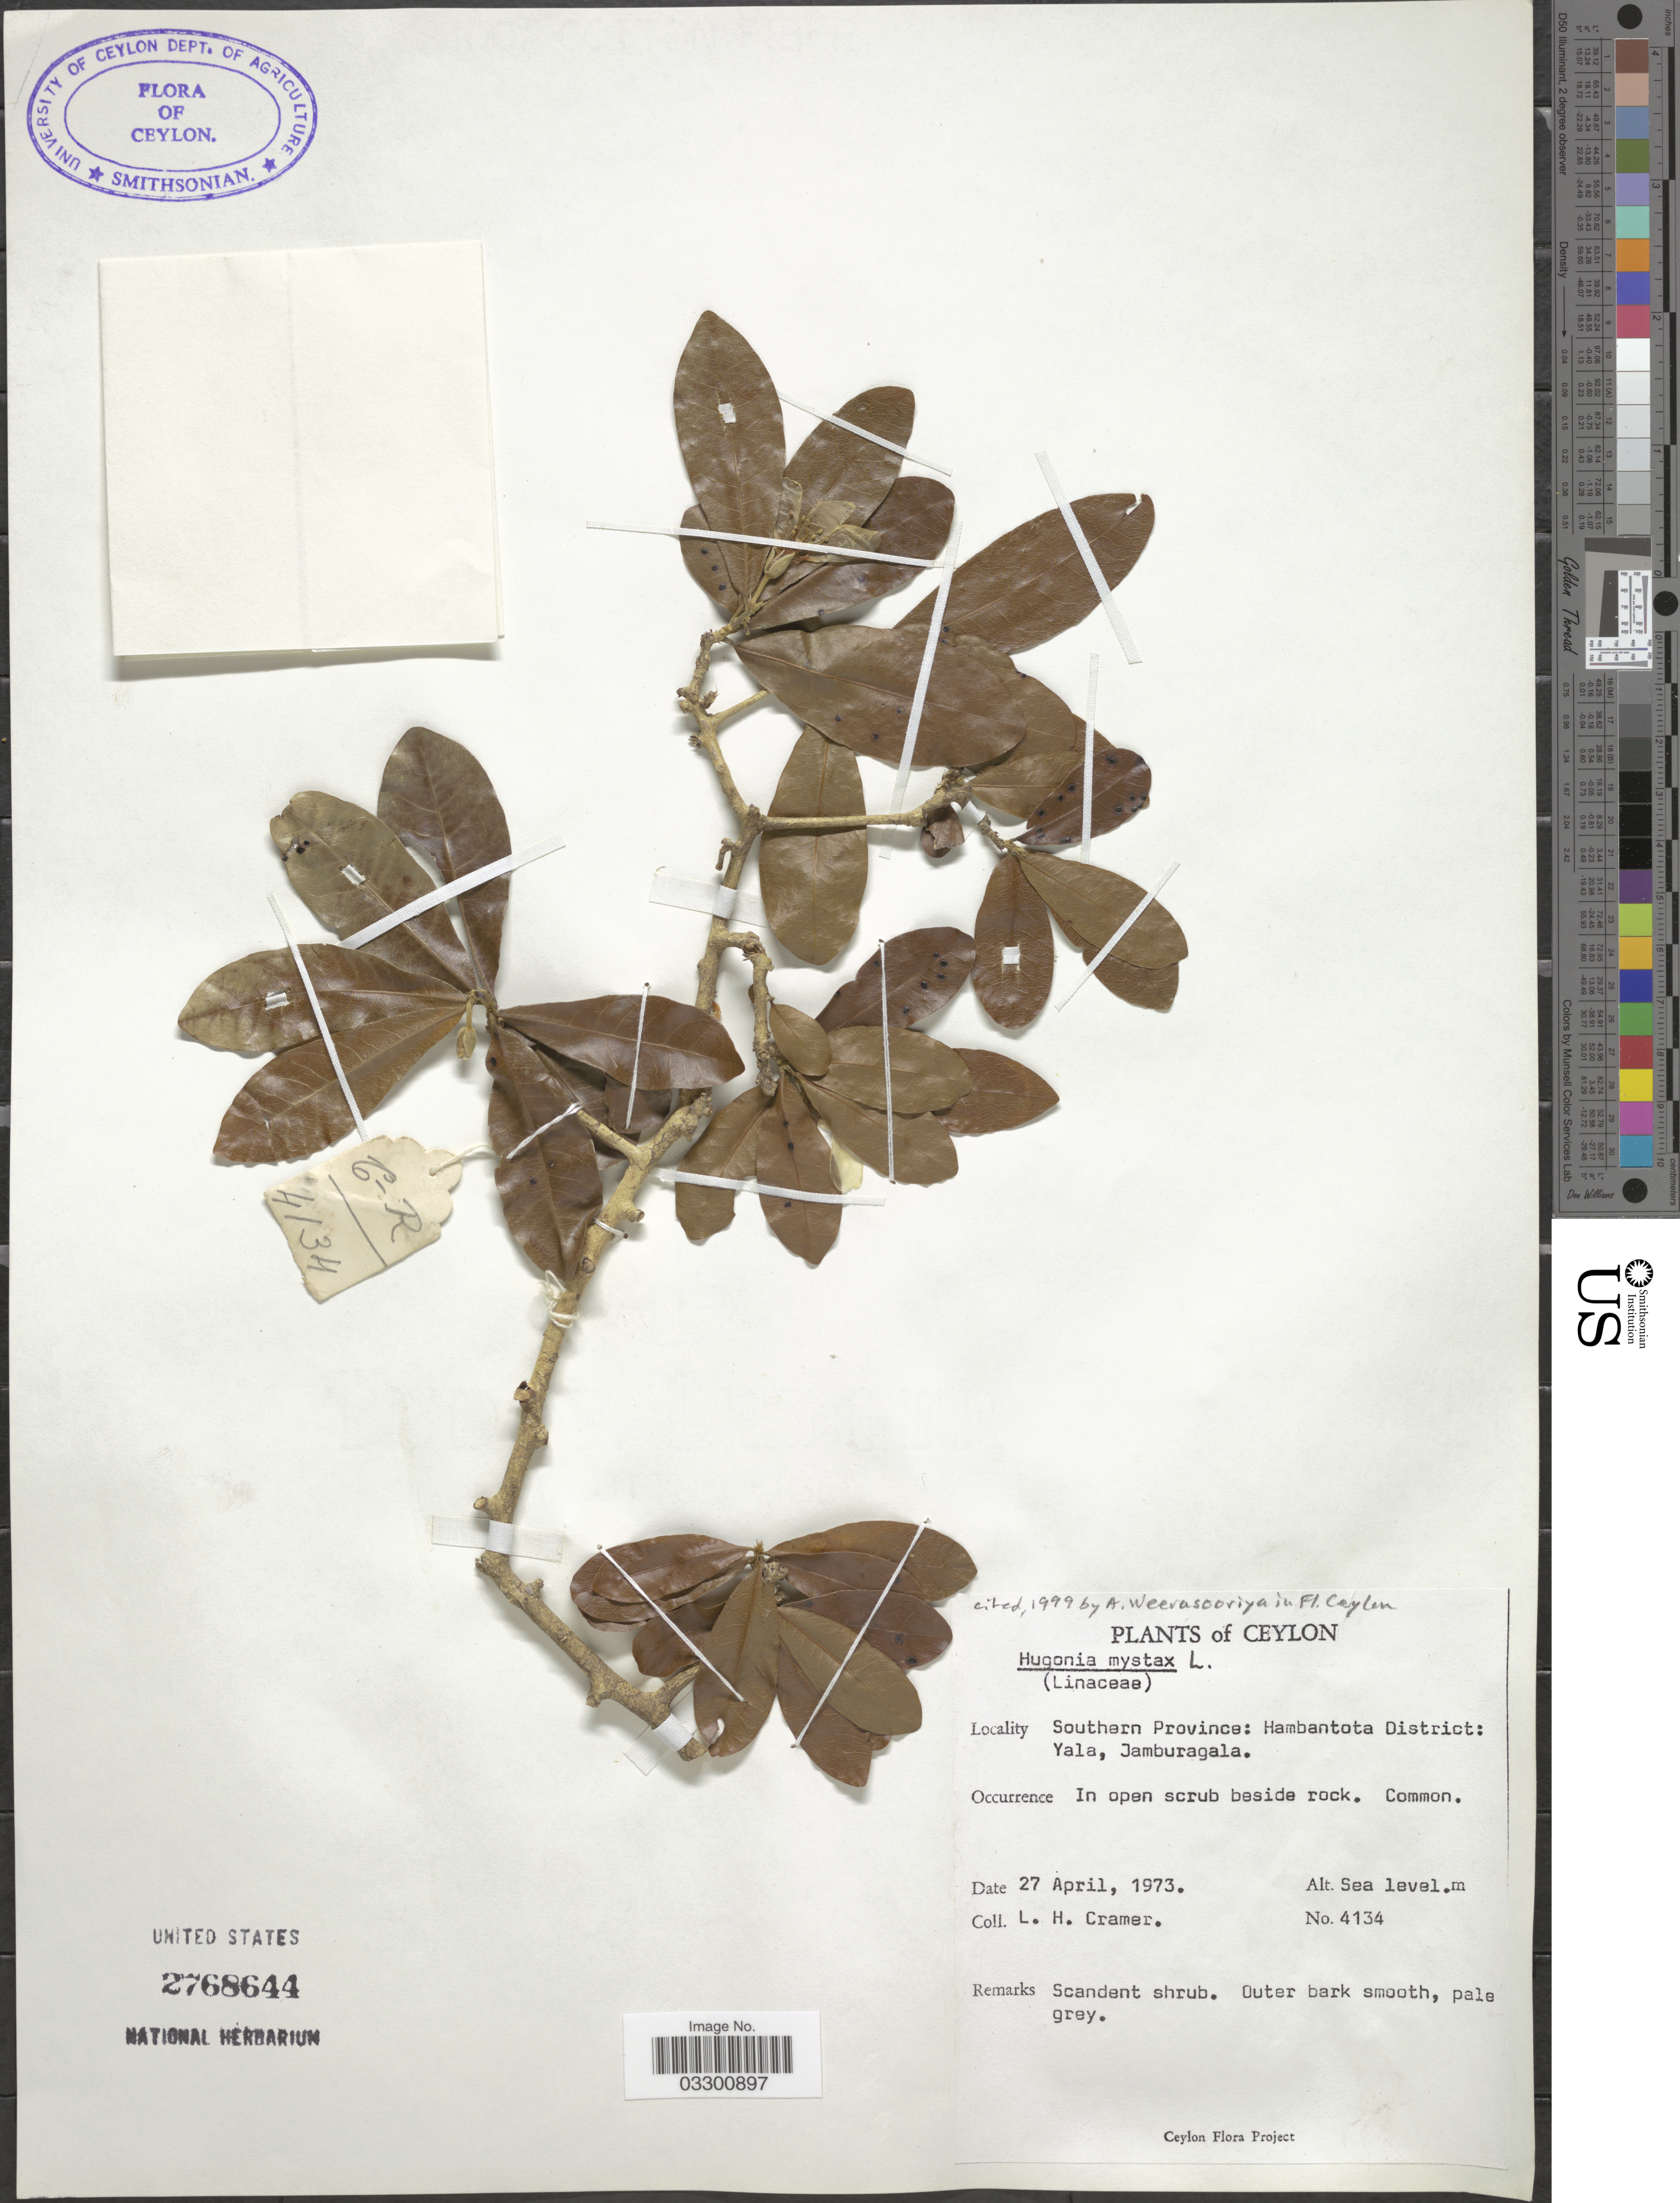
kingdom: Plantae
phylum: Tracheophyta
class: Magnoliopsida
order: Malpighiales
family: Linaceae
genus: Hugonia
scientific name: Hugonia mystax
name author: L.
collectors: L. H. Cramer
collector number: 4134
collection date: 1973-04-27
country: Sri Lanka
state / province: Southern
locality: Ceylon, Hambantota District: Yala, Jamburagala.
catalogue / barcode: US 2768644